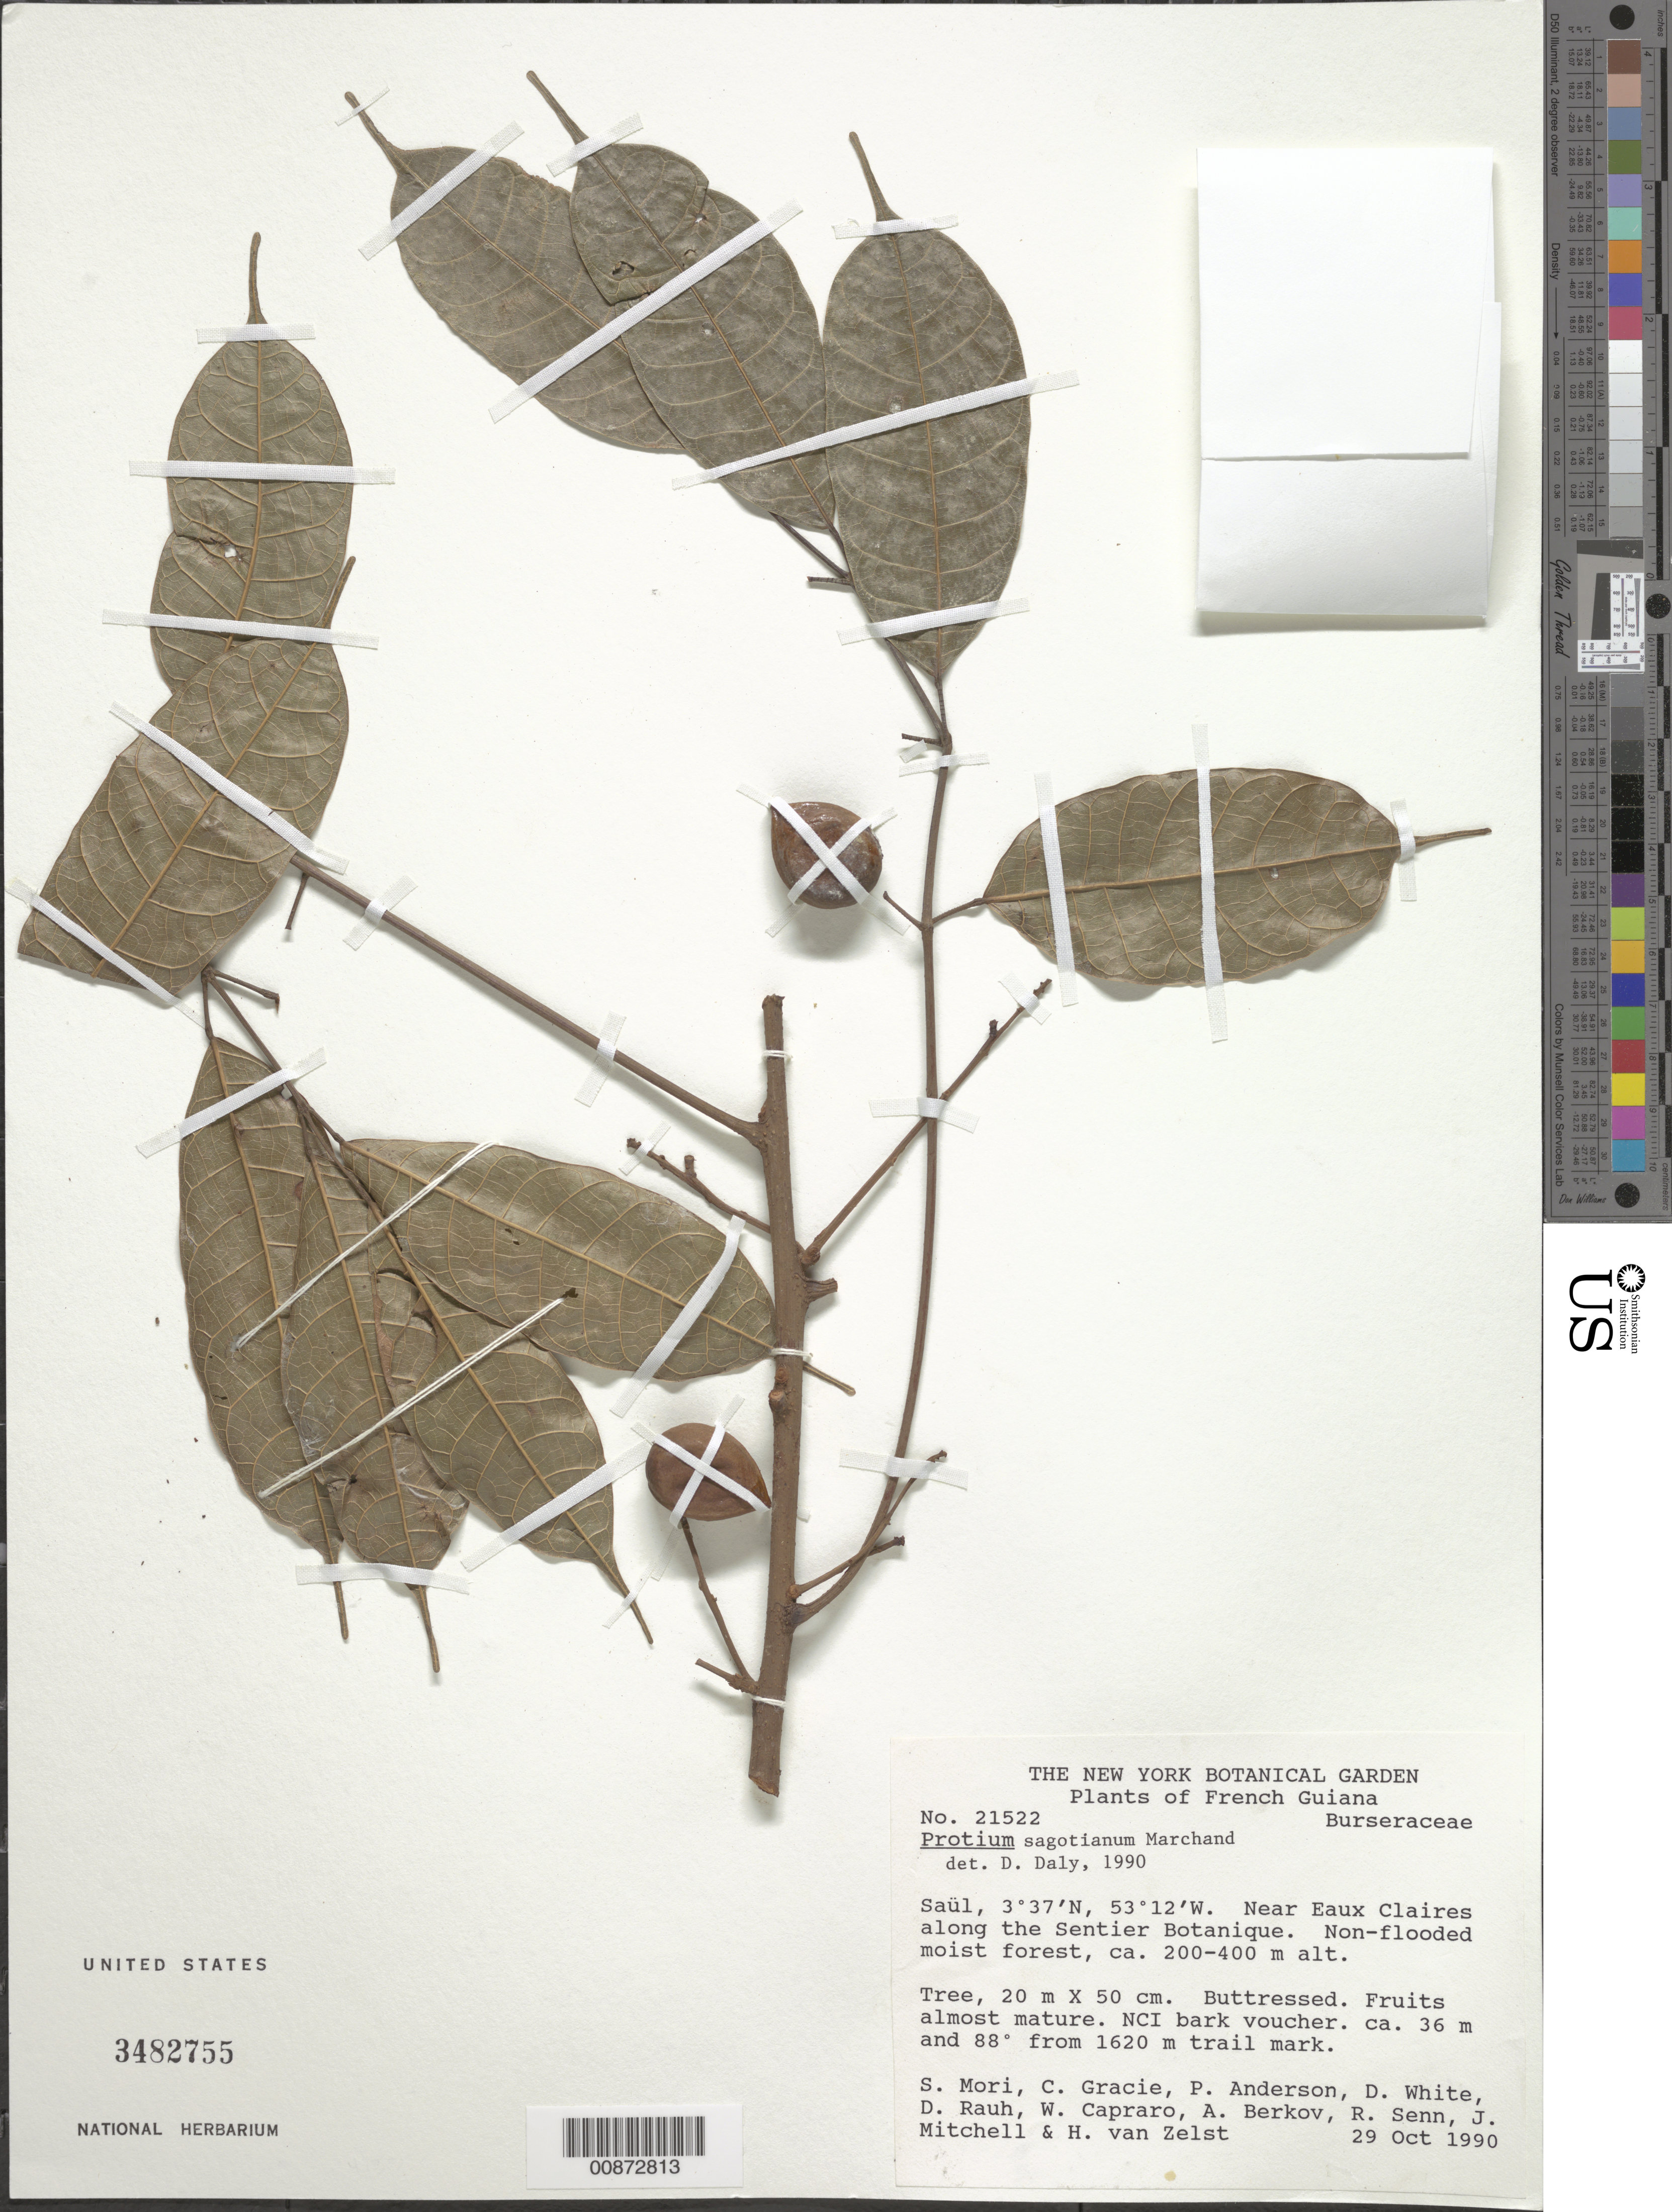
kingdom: Plantae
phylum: Tracheophyta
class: Magnoliopsida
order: Sapindales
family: Burseraceae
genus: Protium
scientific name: Protium sagotianum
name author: Marchand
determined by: Daly, D. C.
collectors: S. Mori et al.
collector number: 21522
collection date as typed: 29-Oct-90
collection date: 1990-10-29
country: French Guiana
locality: Saül, near Eaux Claires on the Sentier Botanique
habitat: Non-flooded moist forest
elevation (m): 200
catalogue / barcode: US 3482755